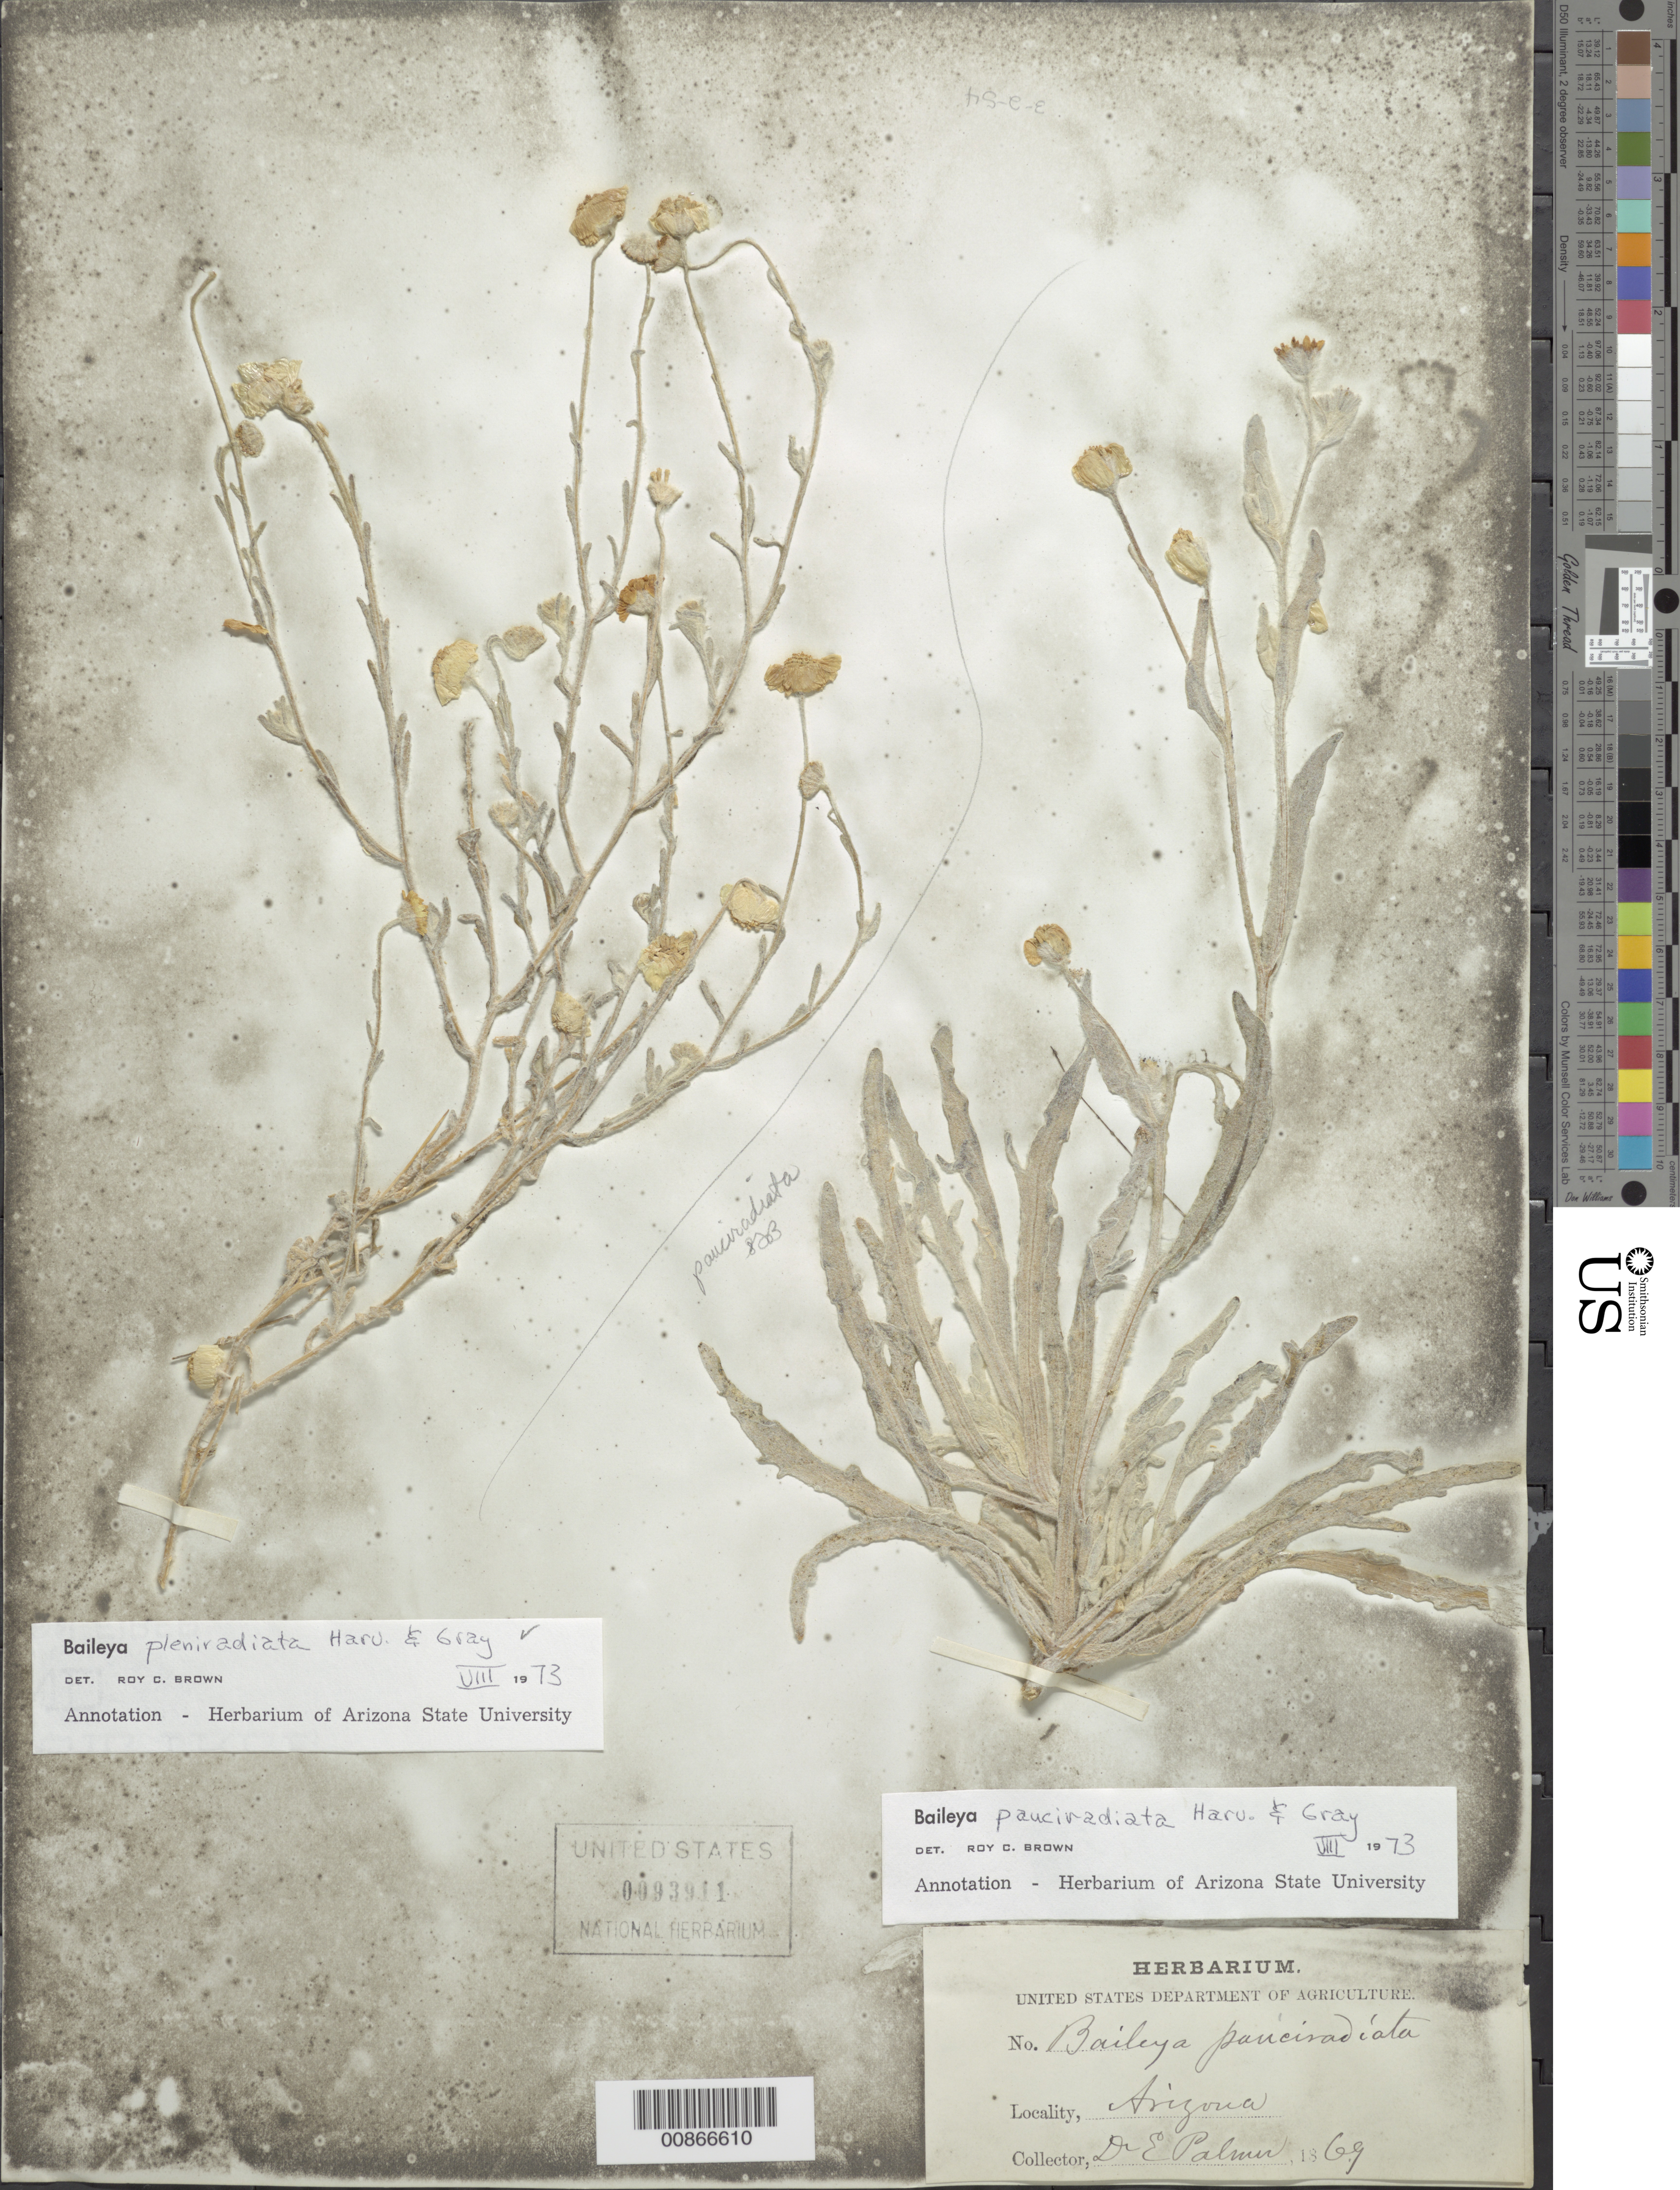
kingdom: Plantae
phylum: Tracheophyta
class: Magnoliopsida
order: Asterales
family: Asteraceae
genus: Baileya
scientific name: Baileya pleniradiata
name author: Harv. & A. Gray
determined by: Brown, Roy C.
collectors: E. Palmer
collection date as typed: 1869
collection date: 1869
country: United States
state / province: Arizona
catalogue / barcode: US 93911